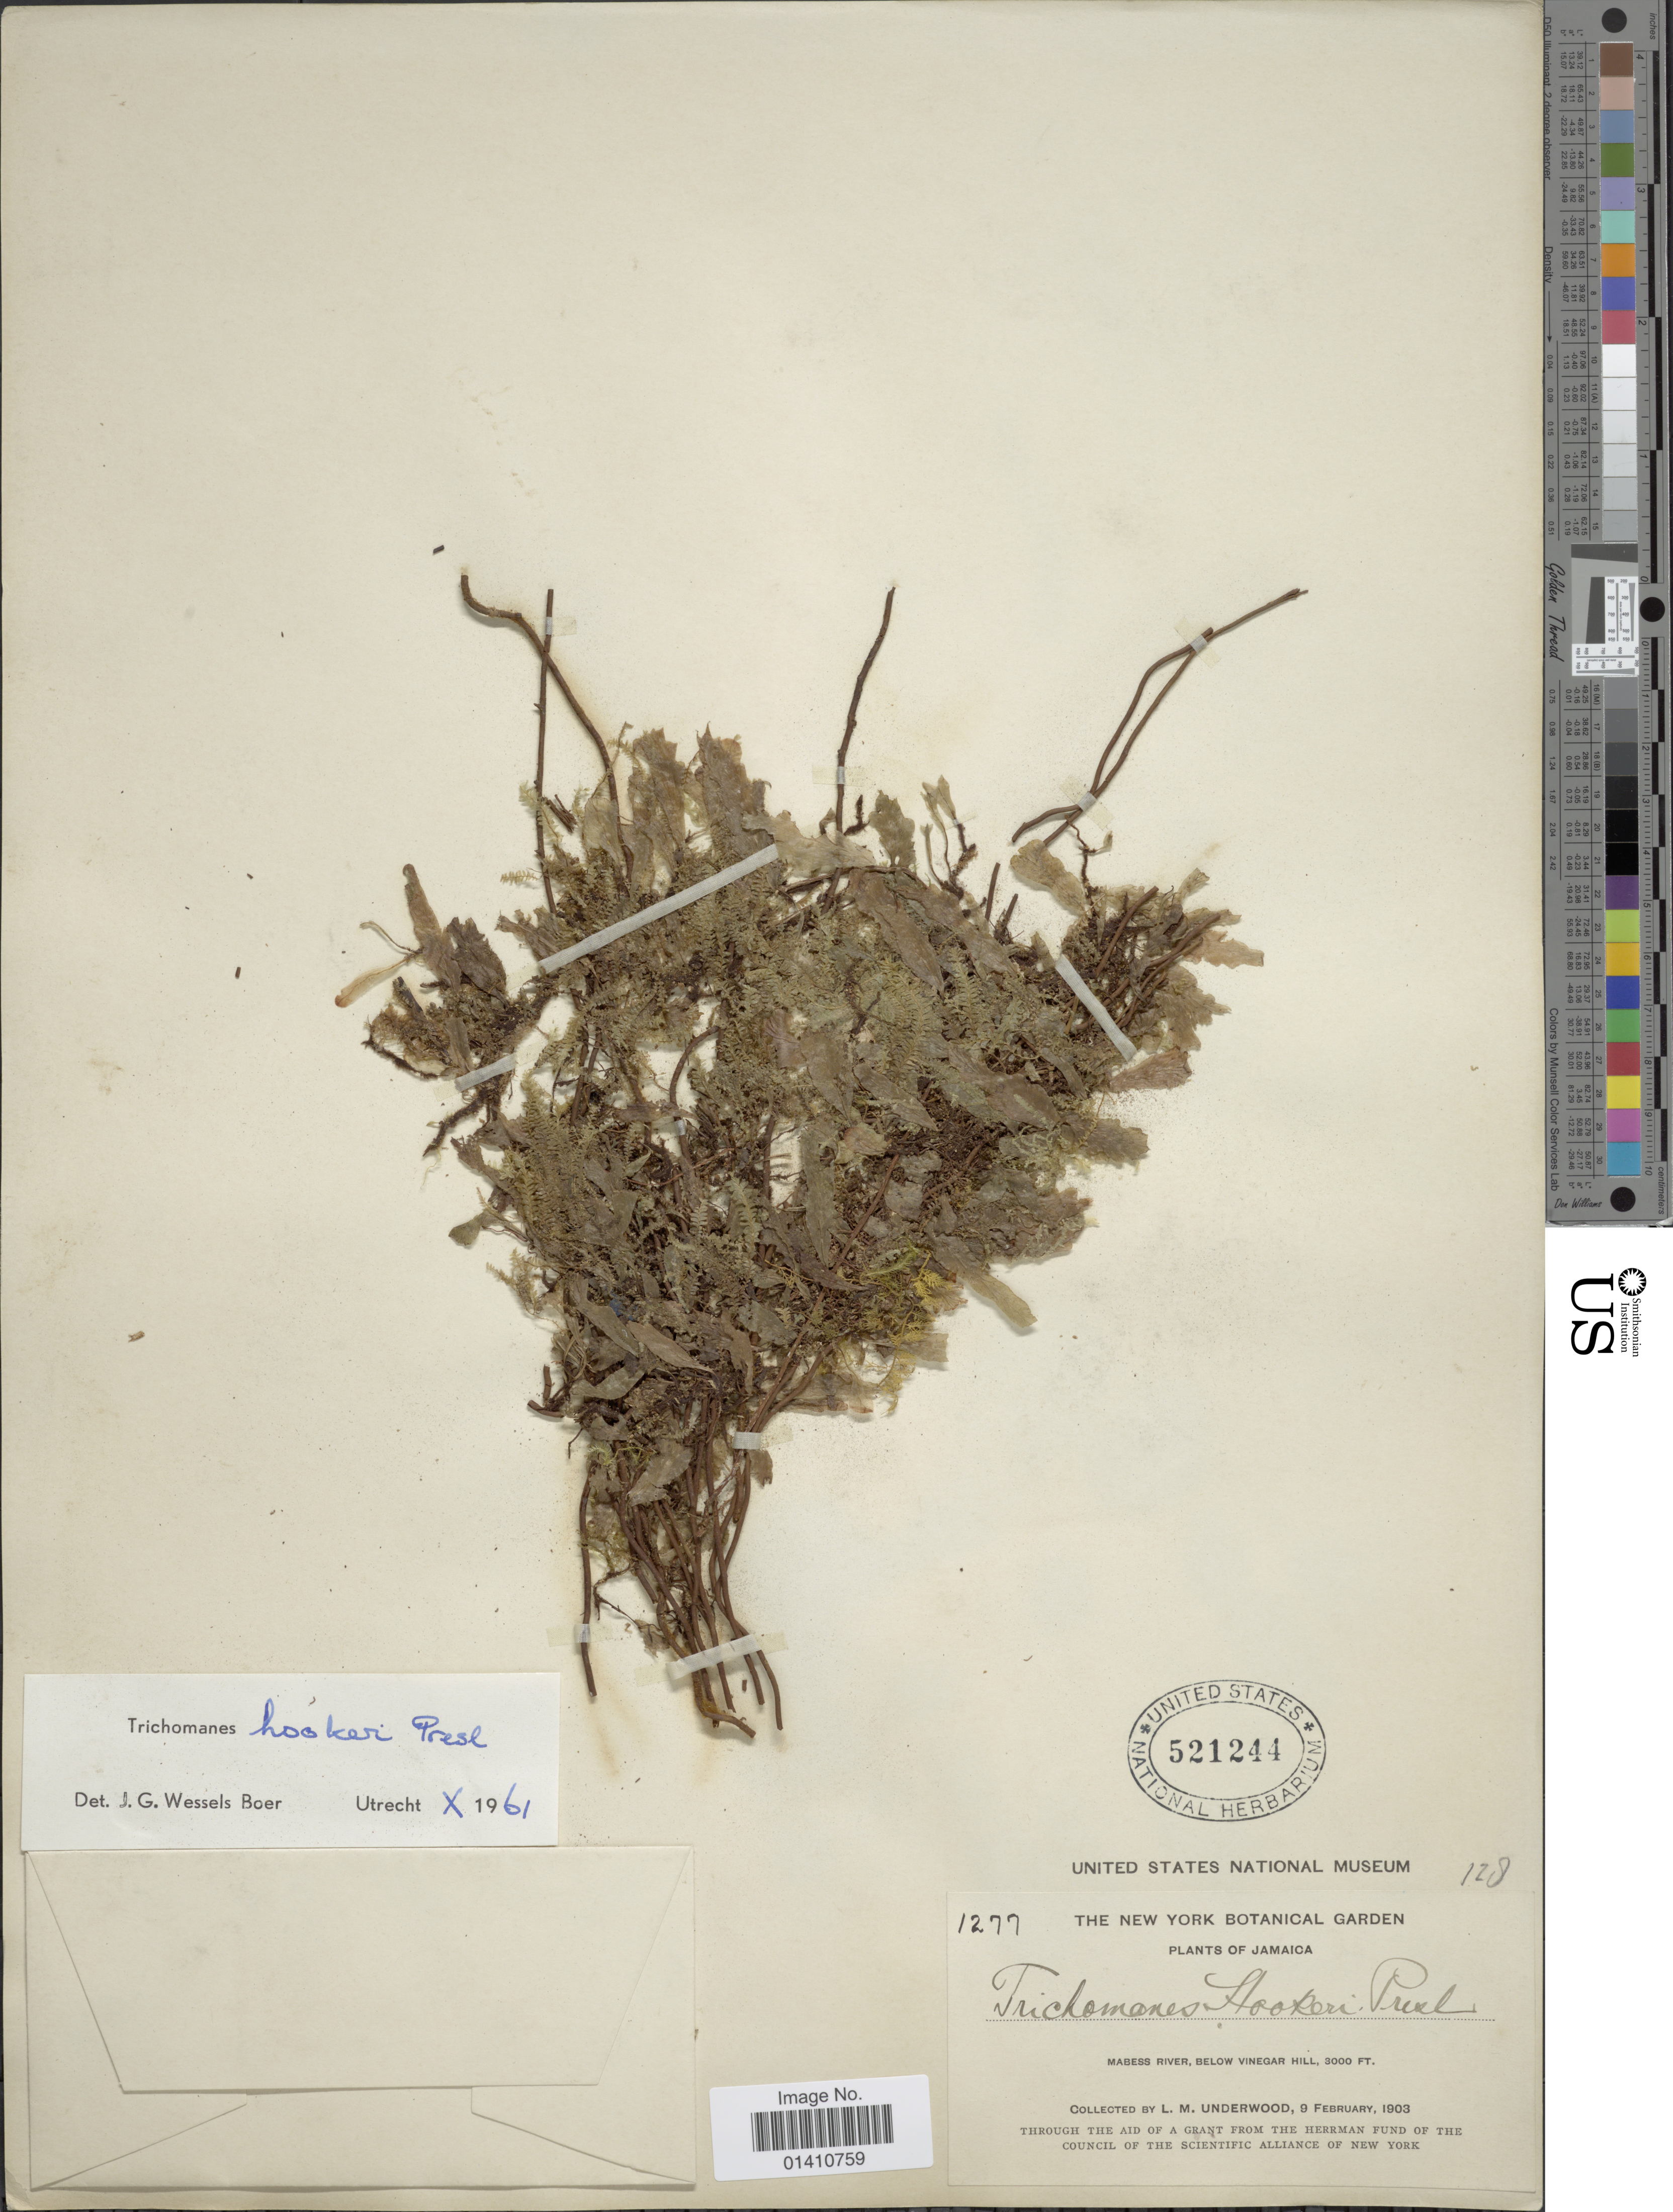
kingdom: Plantae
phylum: Tracheophyta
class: Polypodiopsida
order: Hymenophyllales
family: Hymenophyllaceae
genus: Didymoglossum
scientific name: Didymoglossum hookeri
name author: C. Presl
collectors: L. M. Underwood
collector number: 1277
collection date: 1903-02-09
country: Jamaica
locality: Mabess River, Below Vinegar Hill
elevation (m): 914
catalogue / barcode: US 521244